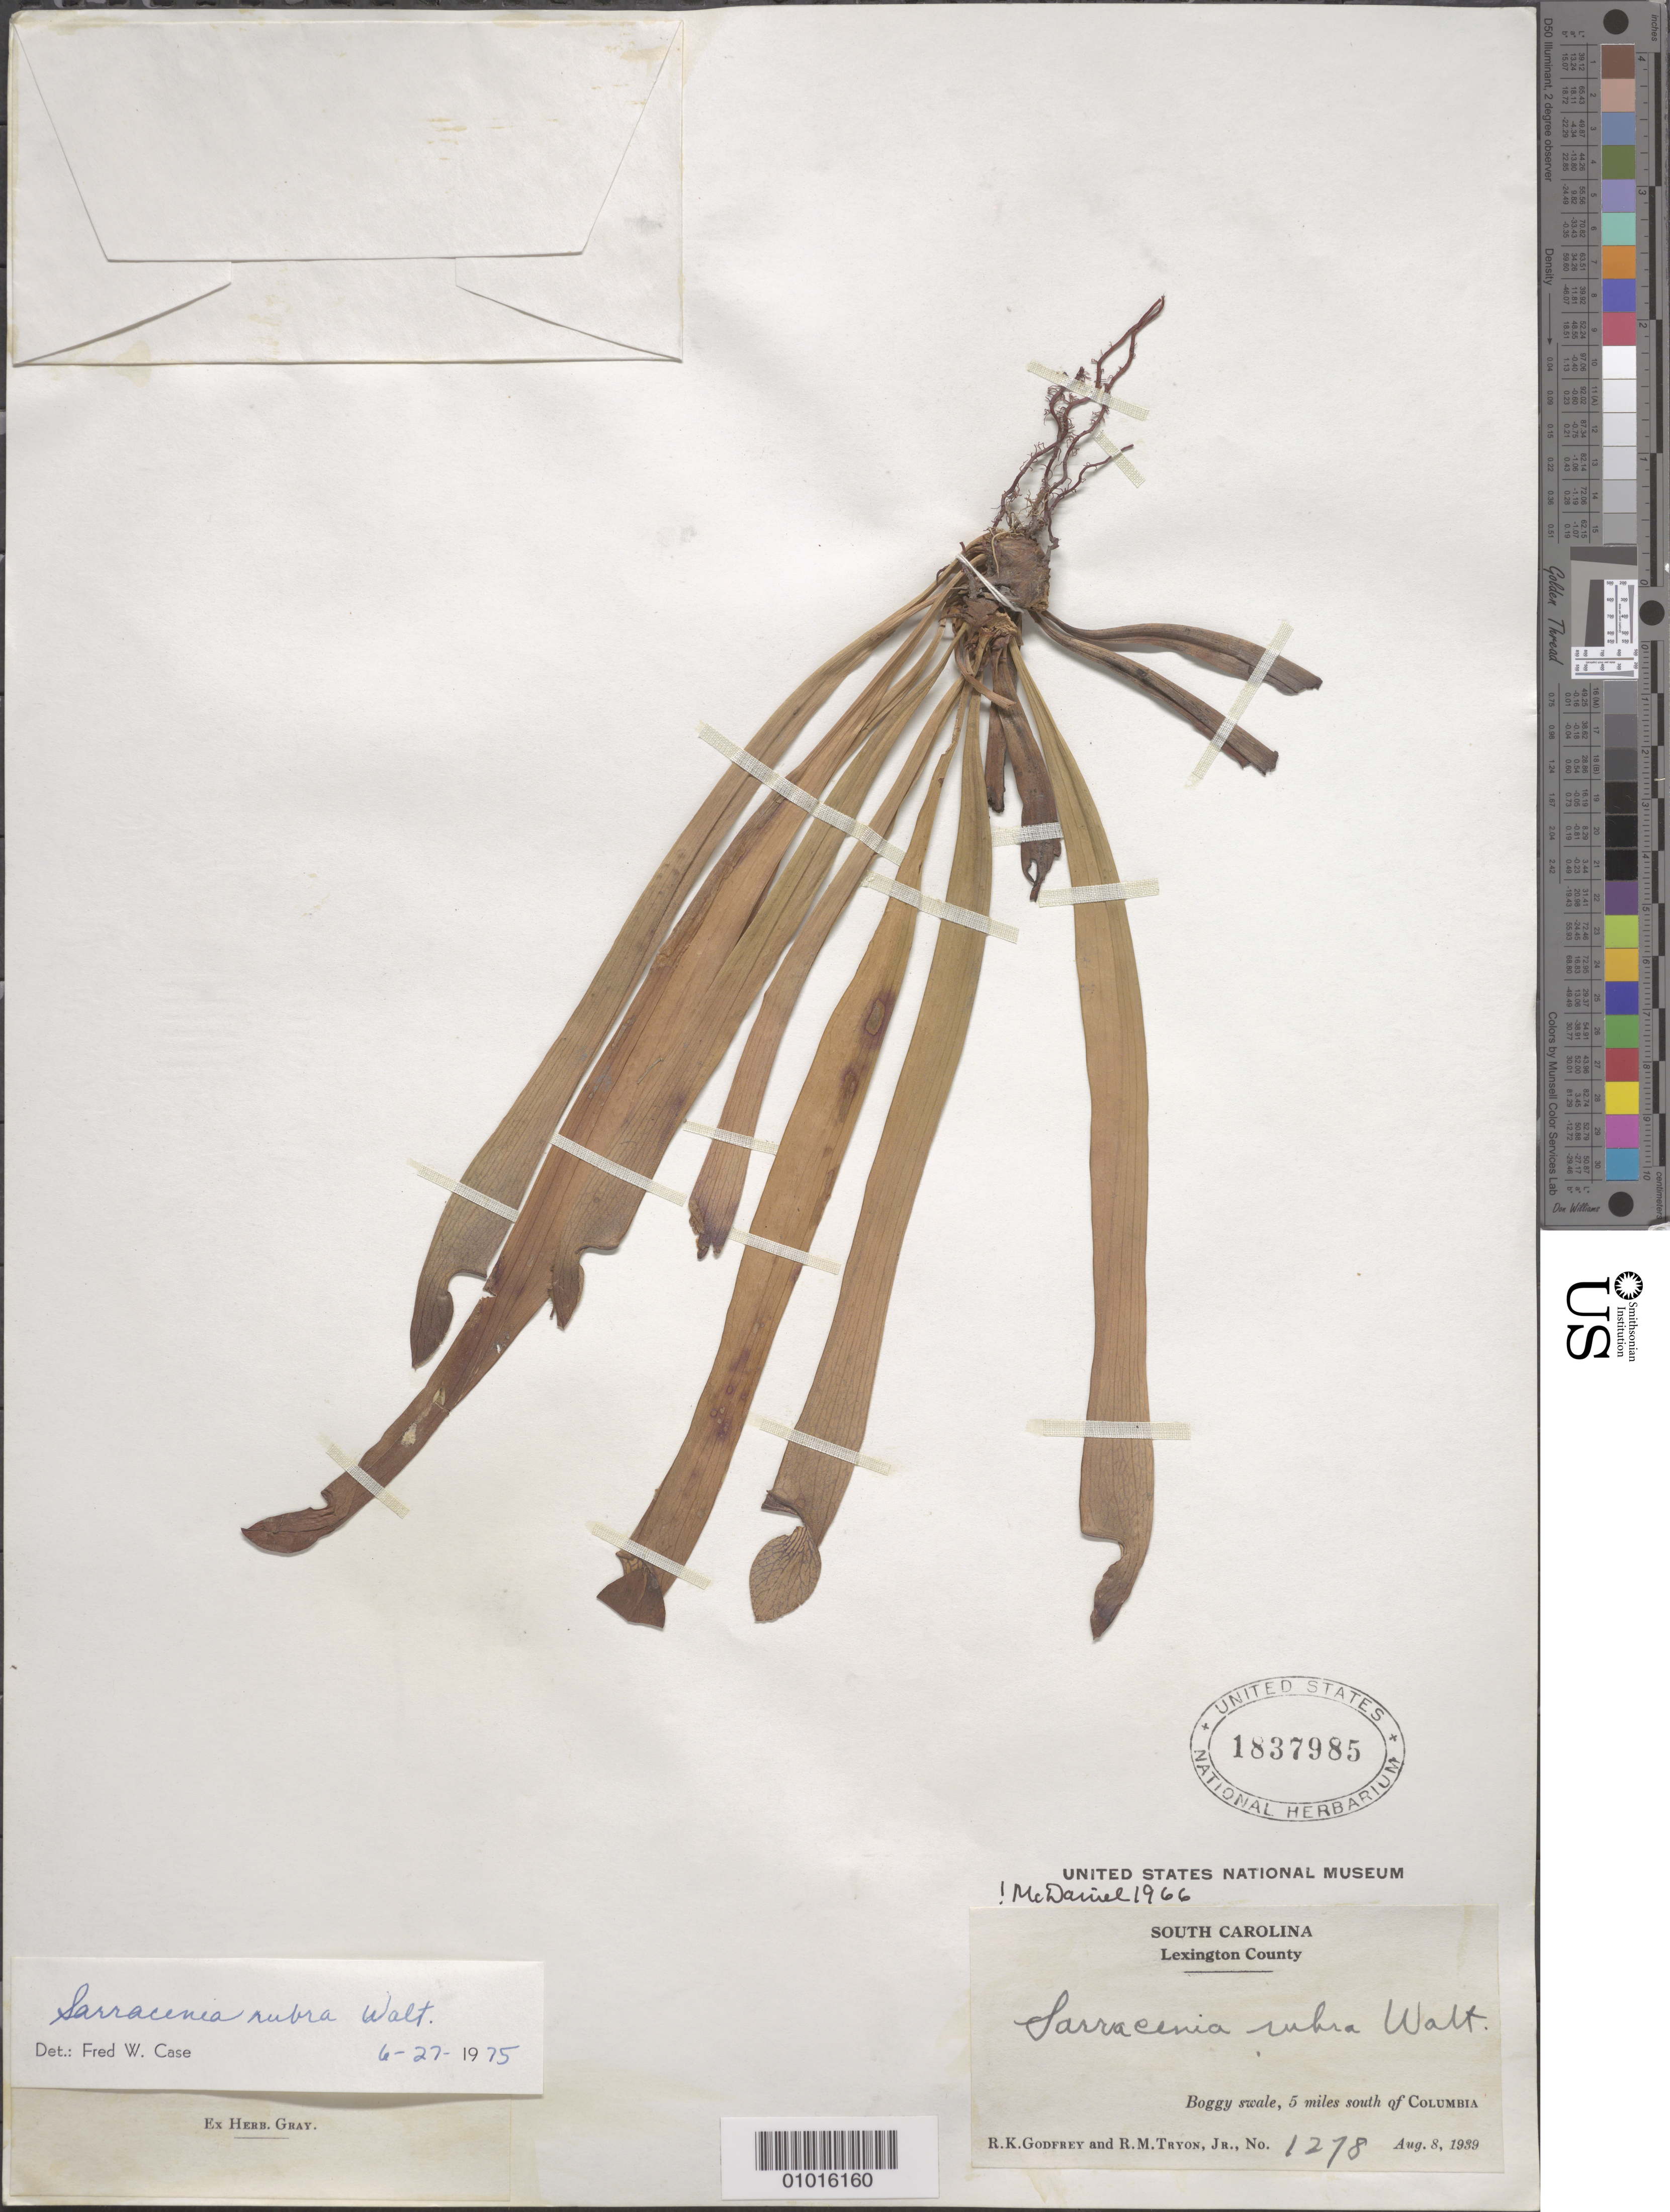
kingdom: Plantae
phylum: Tracheophyta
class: Magnoliopsida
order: Ericales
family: Sarraceniaceae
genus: Sarracenia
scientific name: Sarracenia rubra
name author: Walter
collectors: R. K. Godfrey & R. M. Tryon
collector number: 1278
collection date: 1939-08-08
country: United States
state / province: South Carolina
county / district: Lexington County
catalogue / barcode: US 1837985